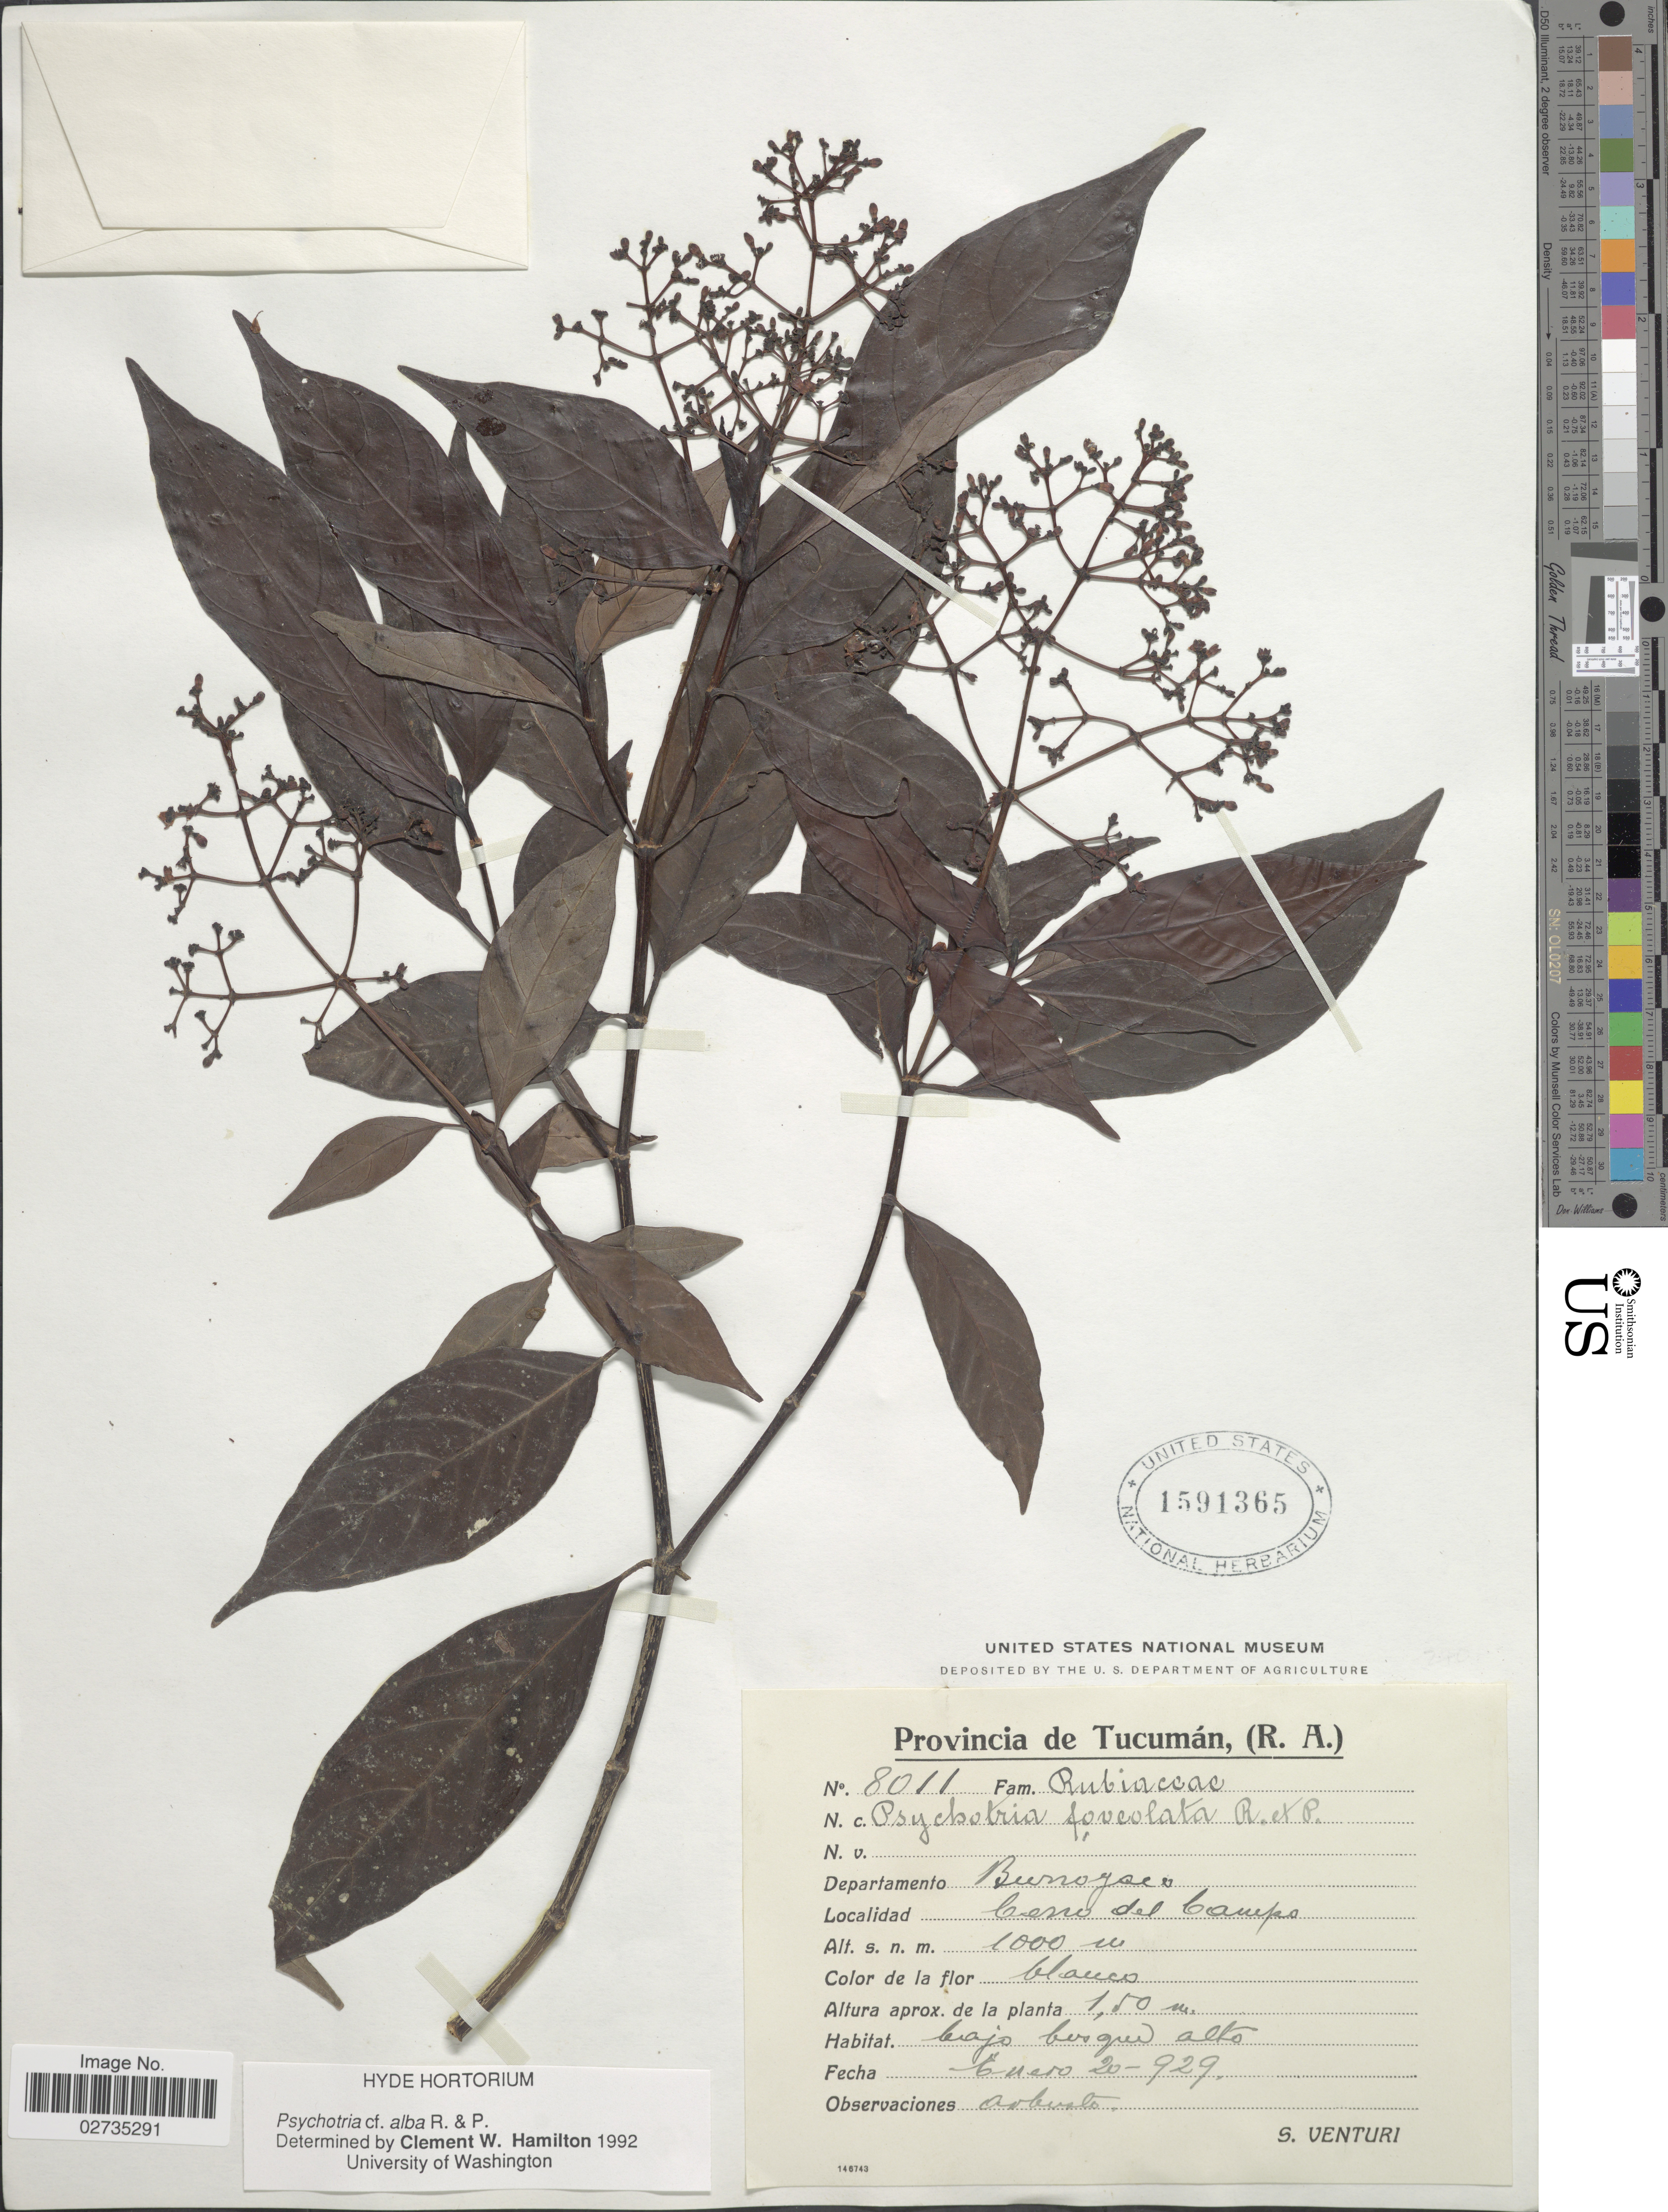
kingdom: Plantae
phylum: Tracheophyta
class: Magnoliopsida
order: Gentianales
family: Rubiaceae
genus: Psychotria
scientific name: Psychotria alba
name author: Ruiz & Pav.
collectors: S. Venturi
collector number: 8011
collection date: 1929-01-20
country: Argentina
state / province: Tucuman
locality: Provincia de Tucuman (R.A.) Departamento Burroyaco, Cerro del Campo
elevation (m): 1000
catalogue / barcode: US 1591365